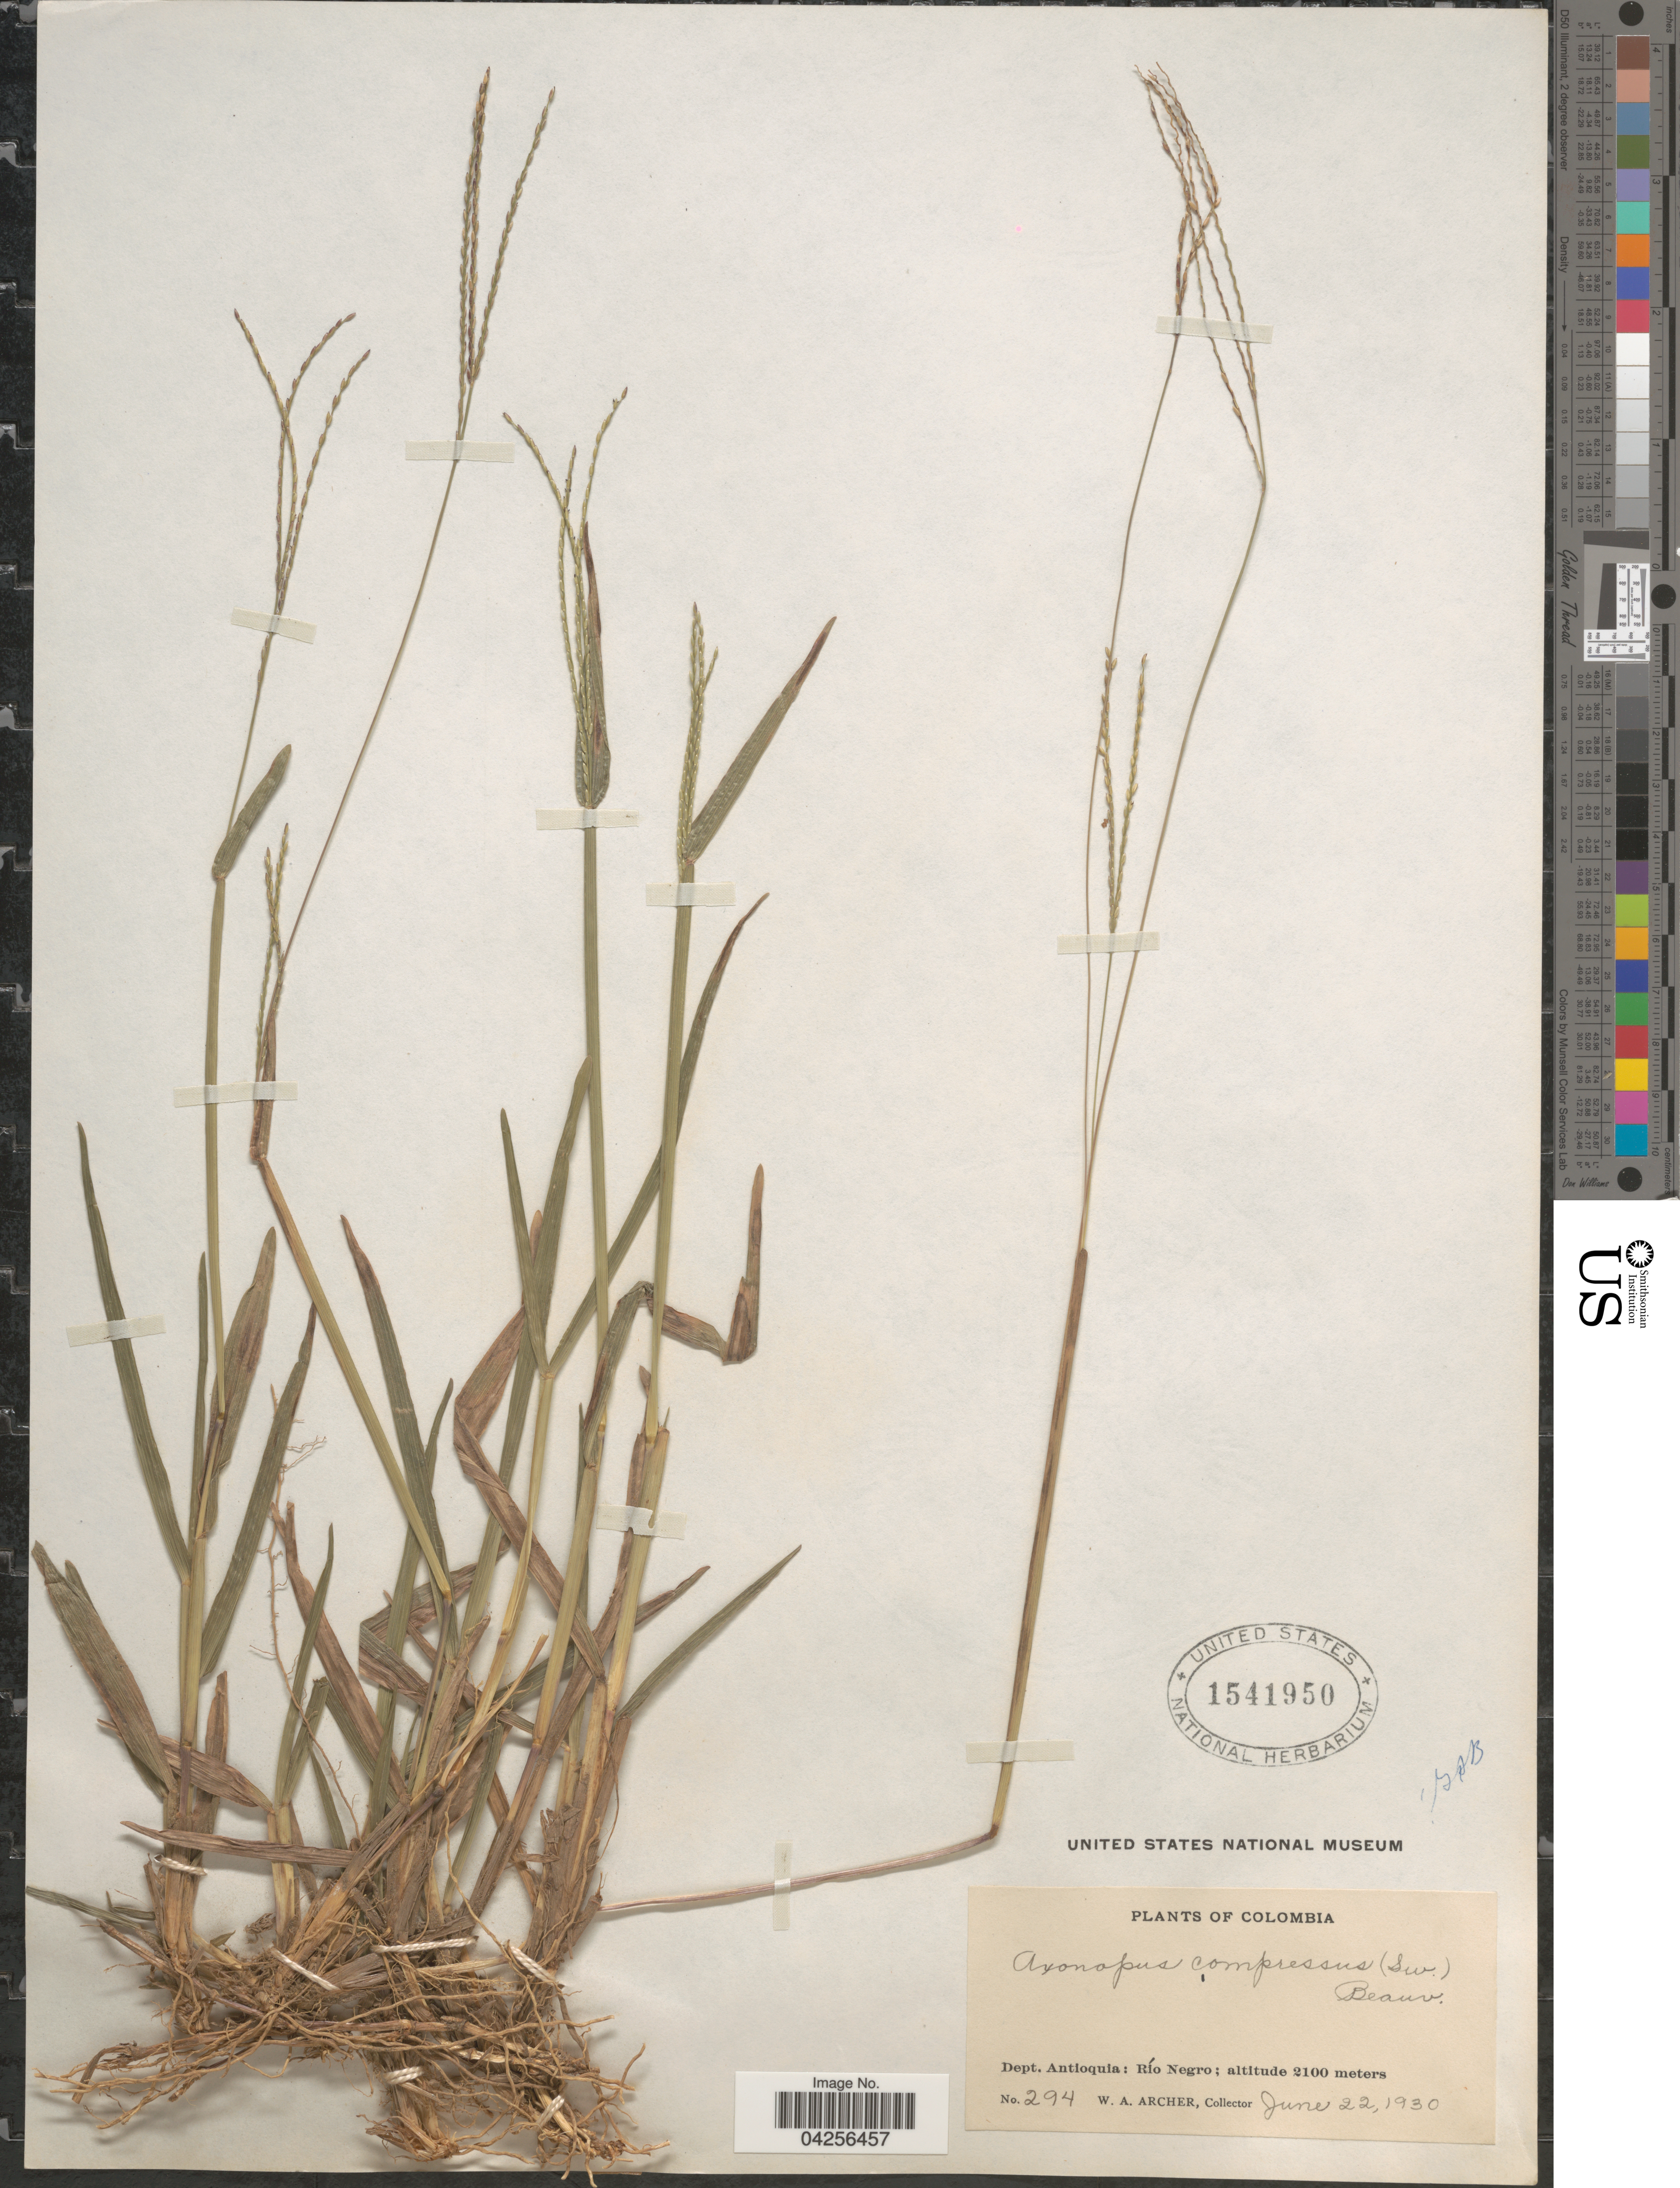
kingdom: Plantae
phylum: Tracheophyta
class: Liliopsida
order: Poales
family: Poaceae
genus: Axonopus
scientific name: Axonopus compressus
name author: (Sw.) P. Beauv.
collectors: W. Archer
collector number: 294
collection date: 1930-06-22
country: Colombia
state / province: Antioquia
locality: Dept. Antioquia: Río Negro.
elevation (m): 2100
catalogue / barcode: US 1541950